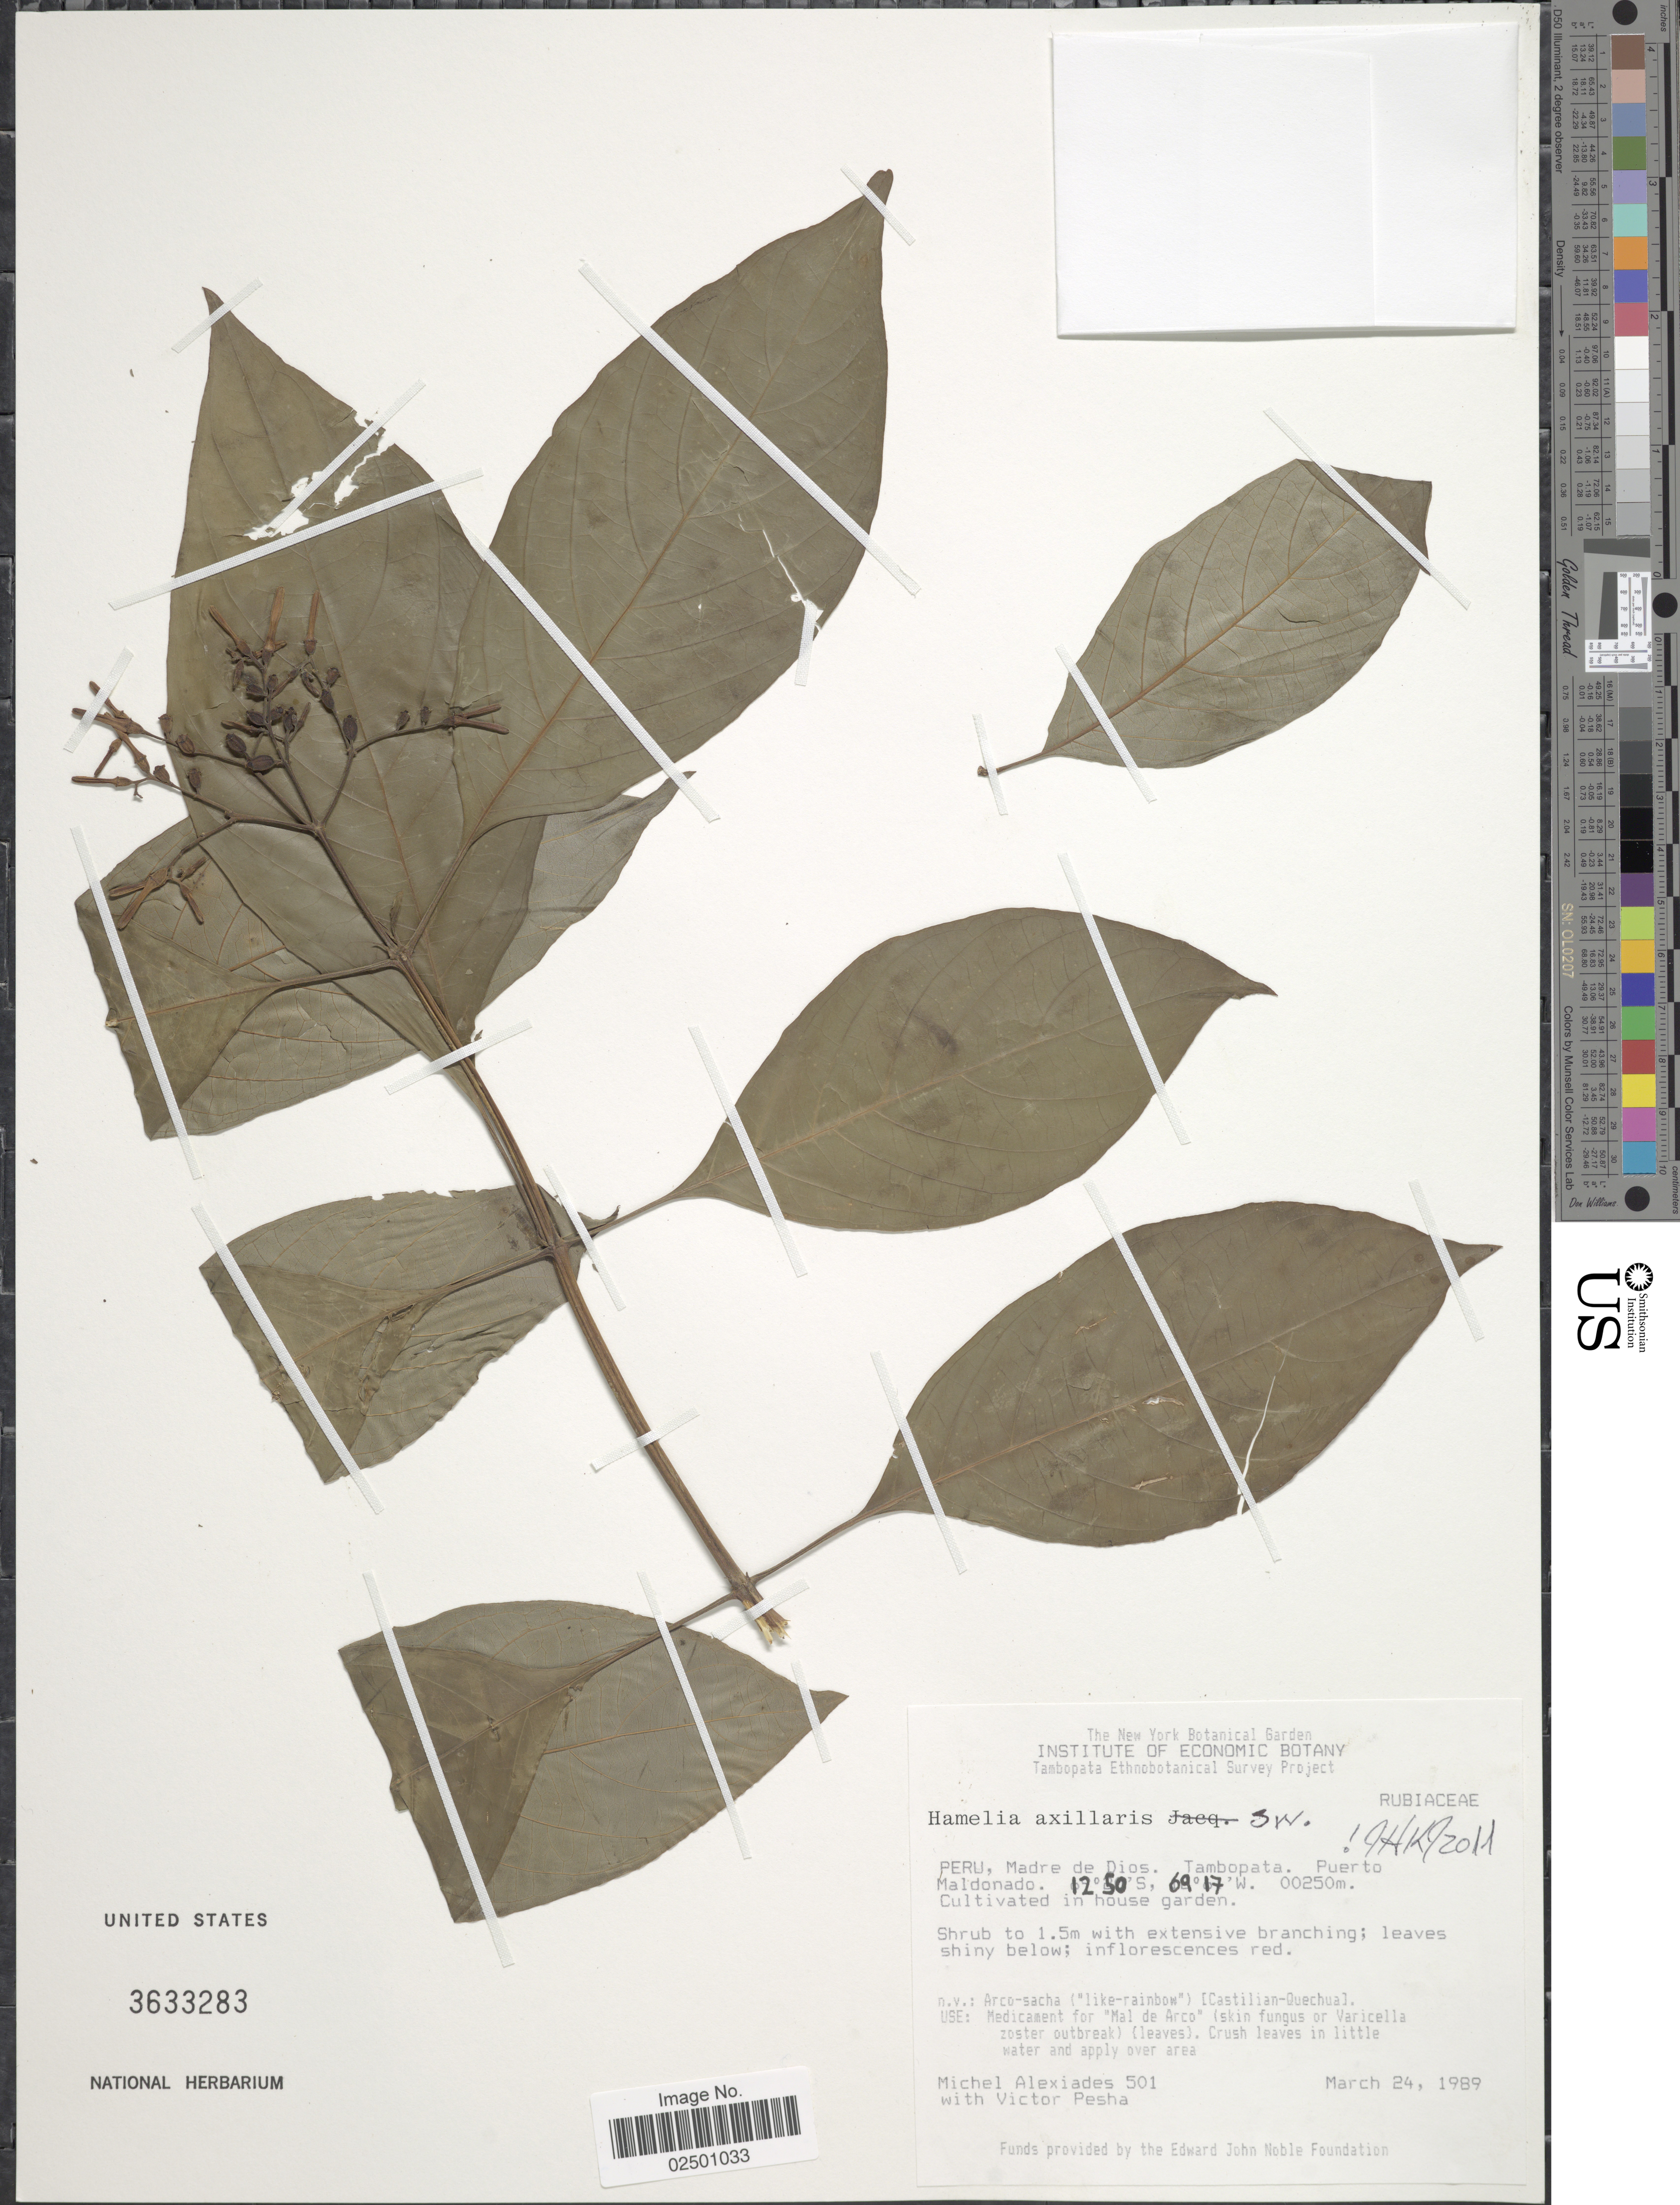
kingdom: Plantae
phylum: Tracheophyta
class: Magnoliopsida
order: Gentianales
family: Rubiaceae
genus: Hamelia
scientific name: Hamelia axillaris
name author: Sw.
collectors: M. Alexiades & V. Pesha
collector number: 501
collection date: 1989-03-24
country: Peru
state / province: Madre de Dios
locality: Peru, Madre de Dios. Tambopata. Puerto Maldonado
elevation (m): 250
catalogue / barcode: US 3633283